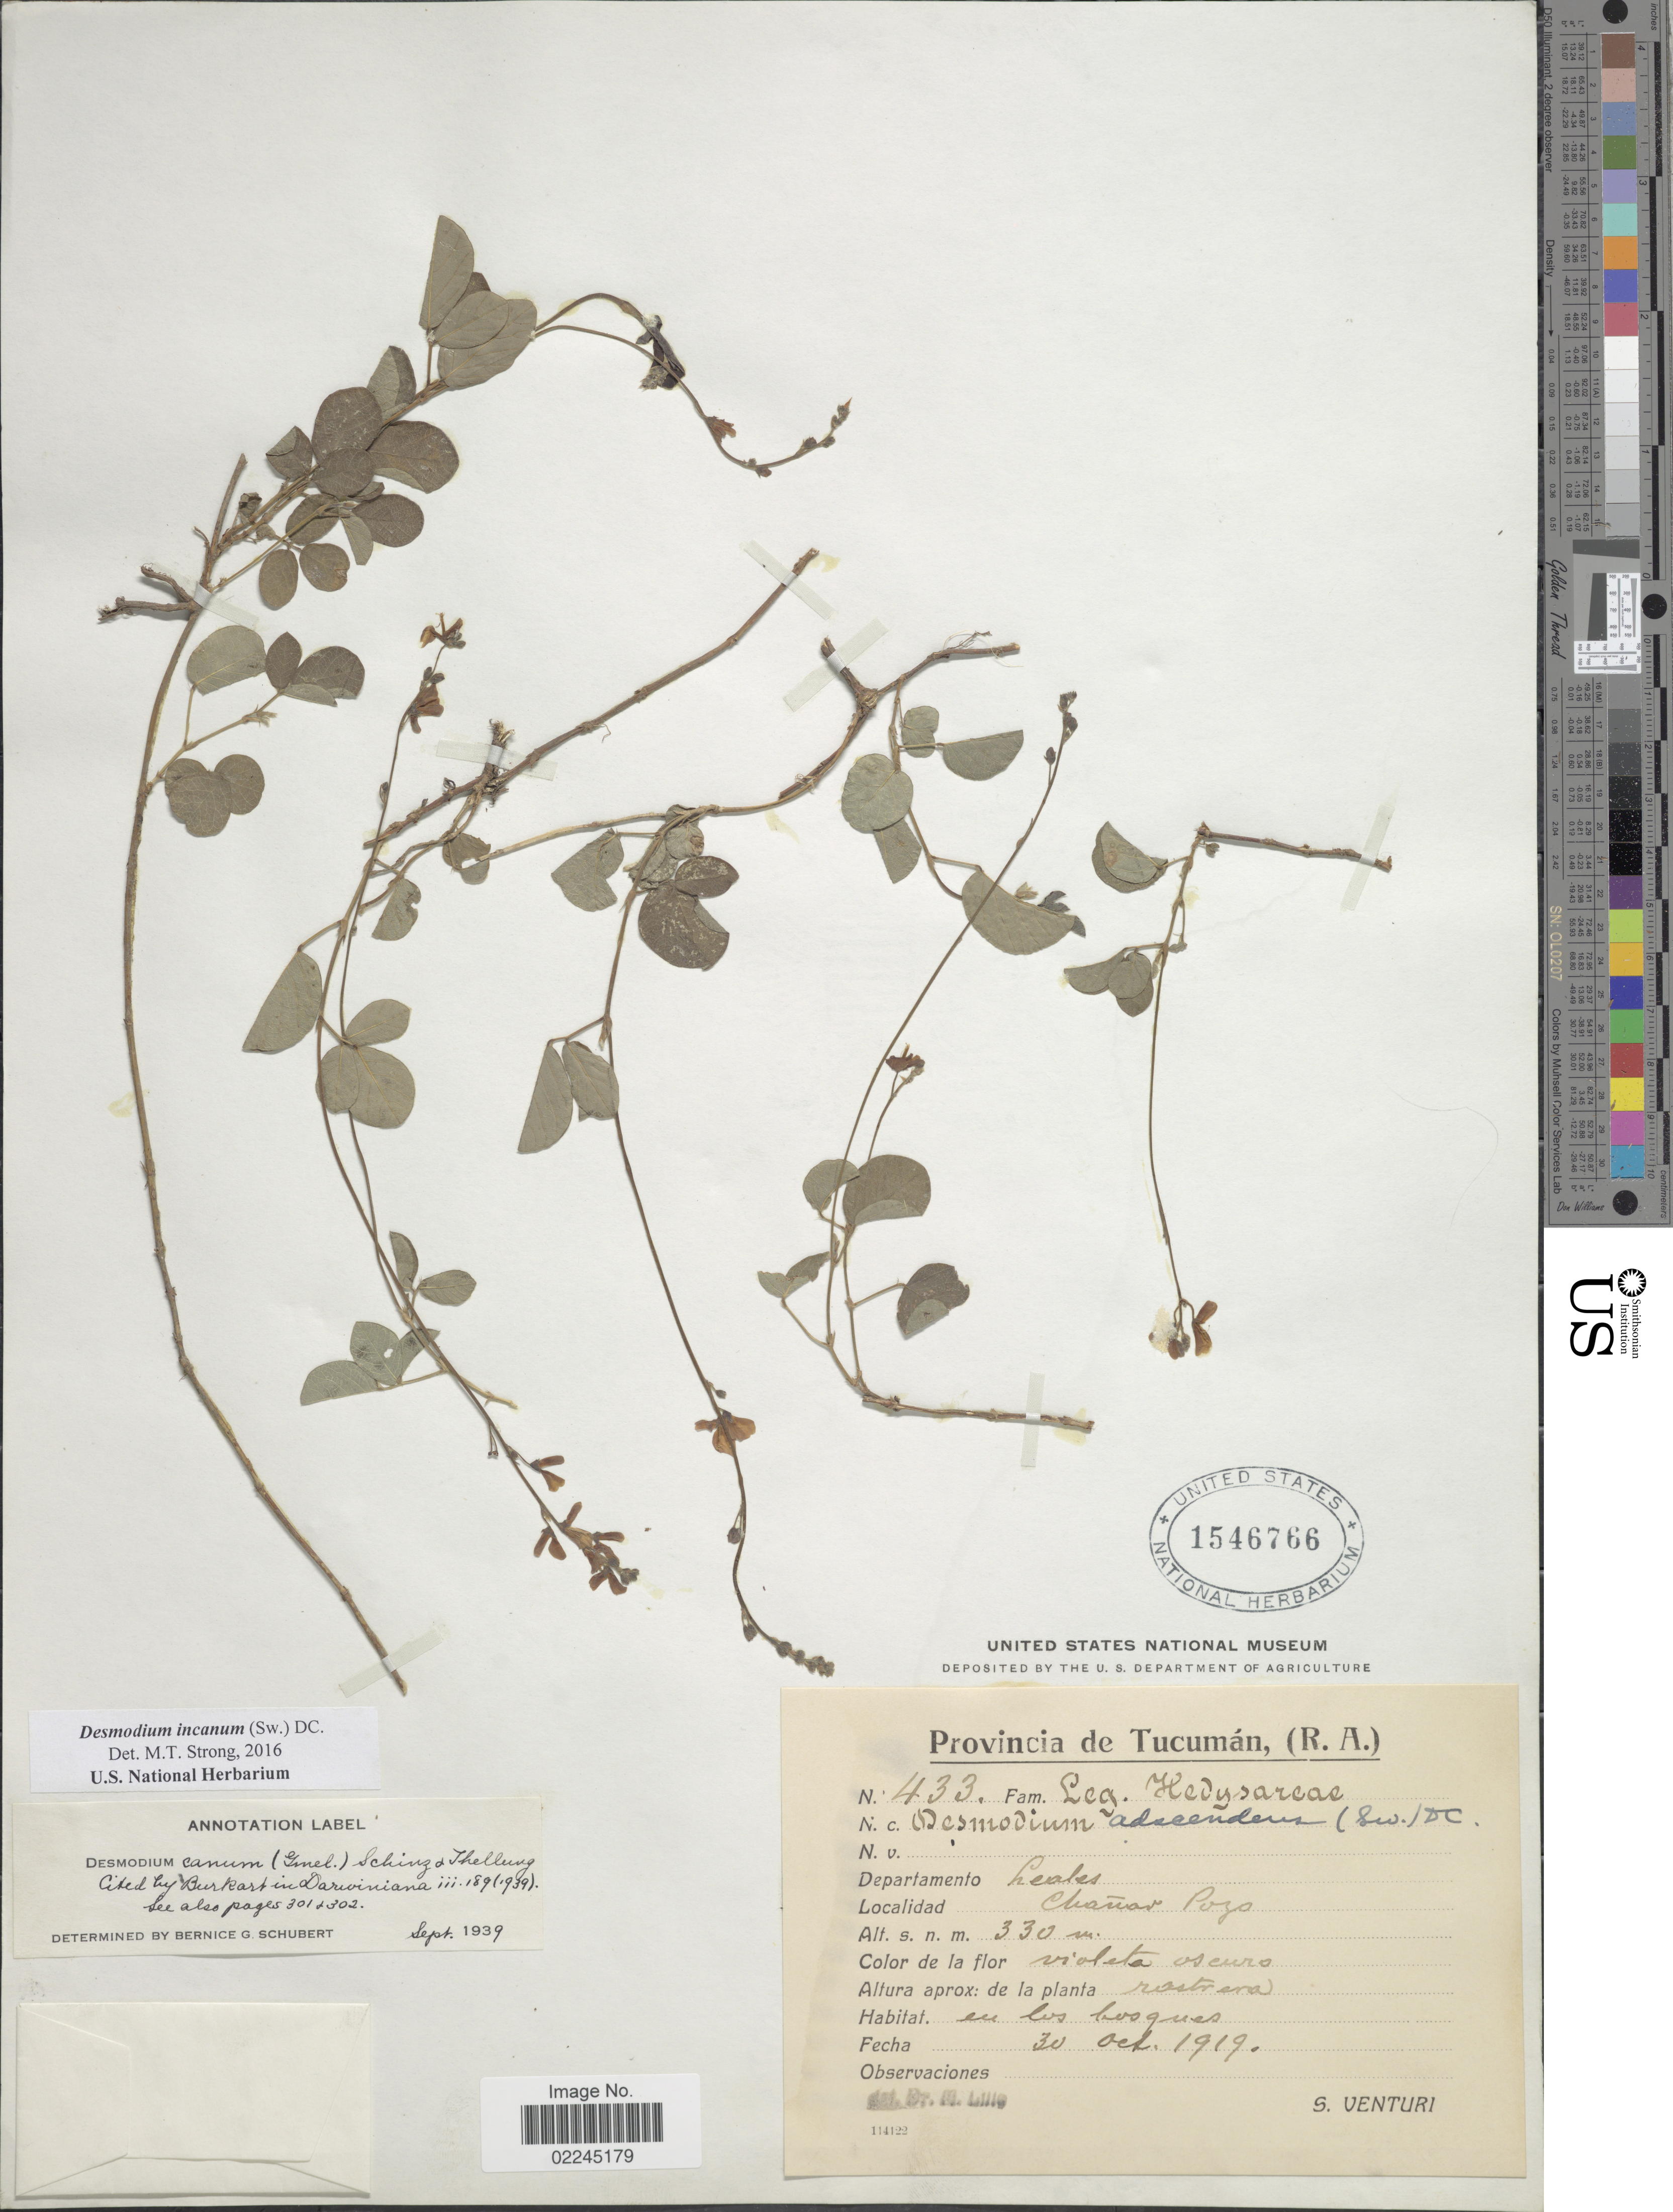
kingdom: Plantae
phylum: Tracheophyta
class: Magnoliopsida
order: Fabales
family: Fabaceae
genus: Desmodium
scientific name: Desmodium incanum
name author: (Sw.) DC.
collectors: S. Venturi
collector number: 433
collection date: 1919-10-30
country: Argentina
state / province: Tucuman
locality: Provincia de Tucuman, (R.A.). Departamento Leales. Chanar Pozo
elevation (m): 330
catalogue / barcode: US 1546766